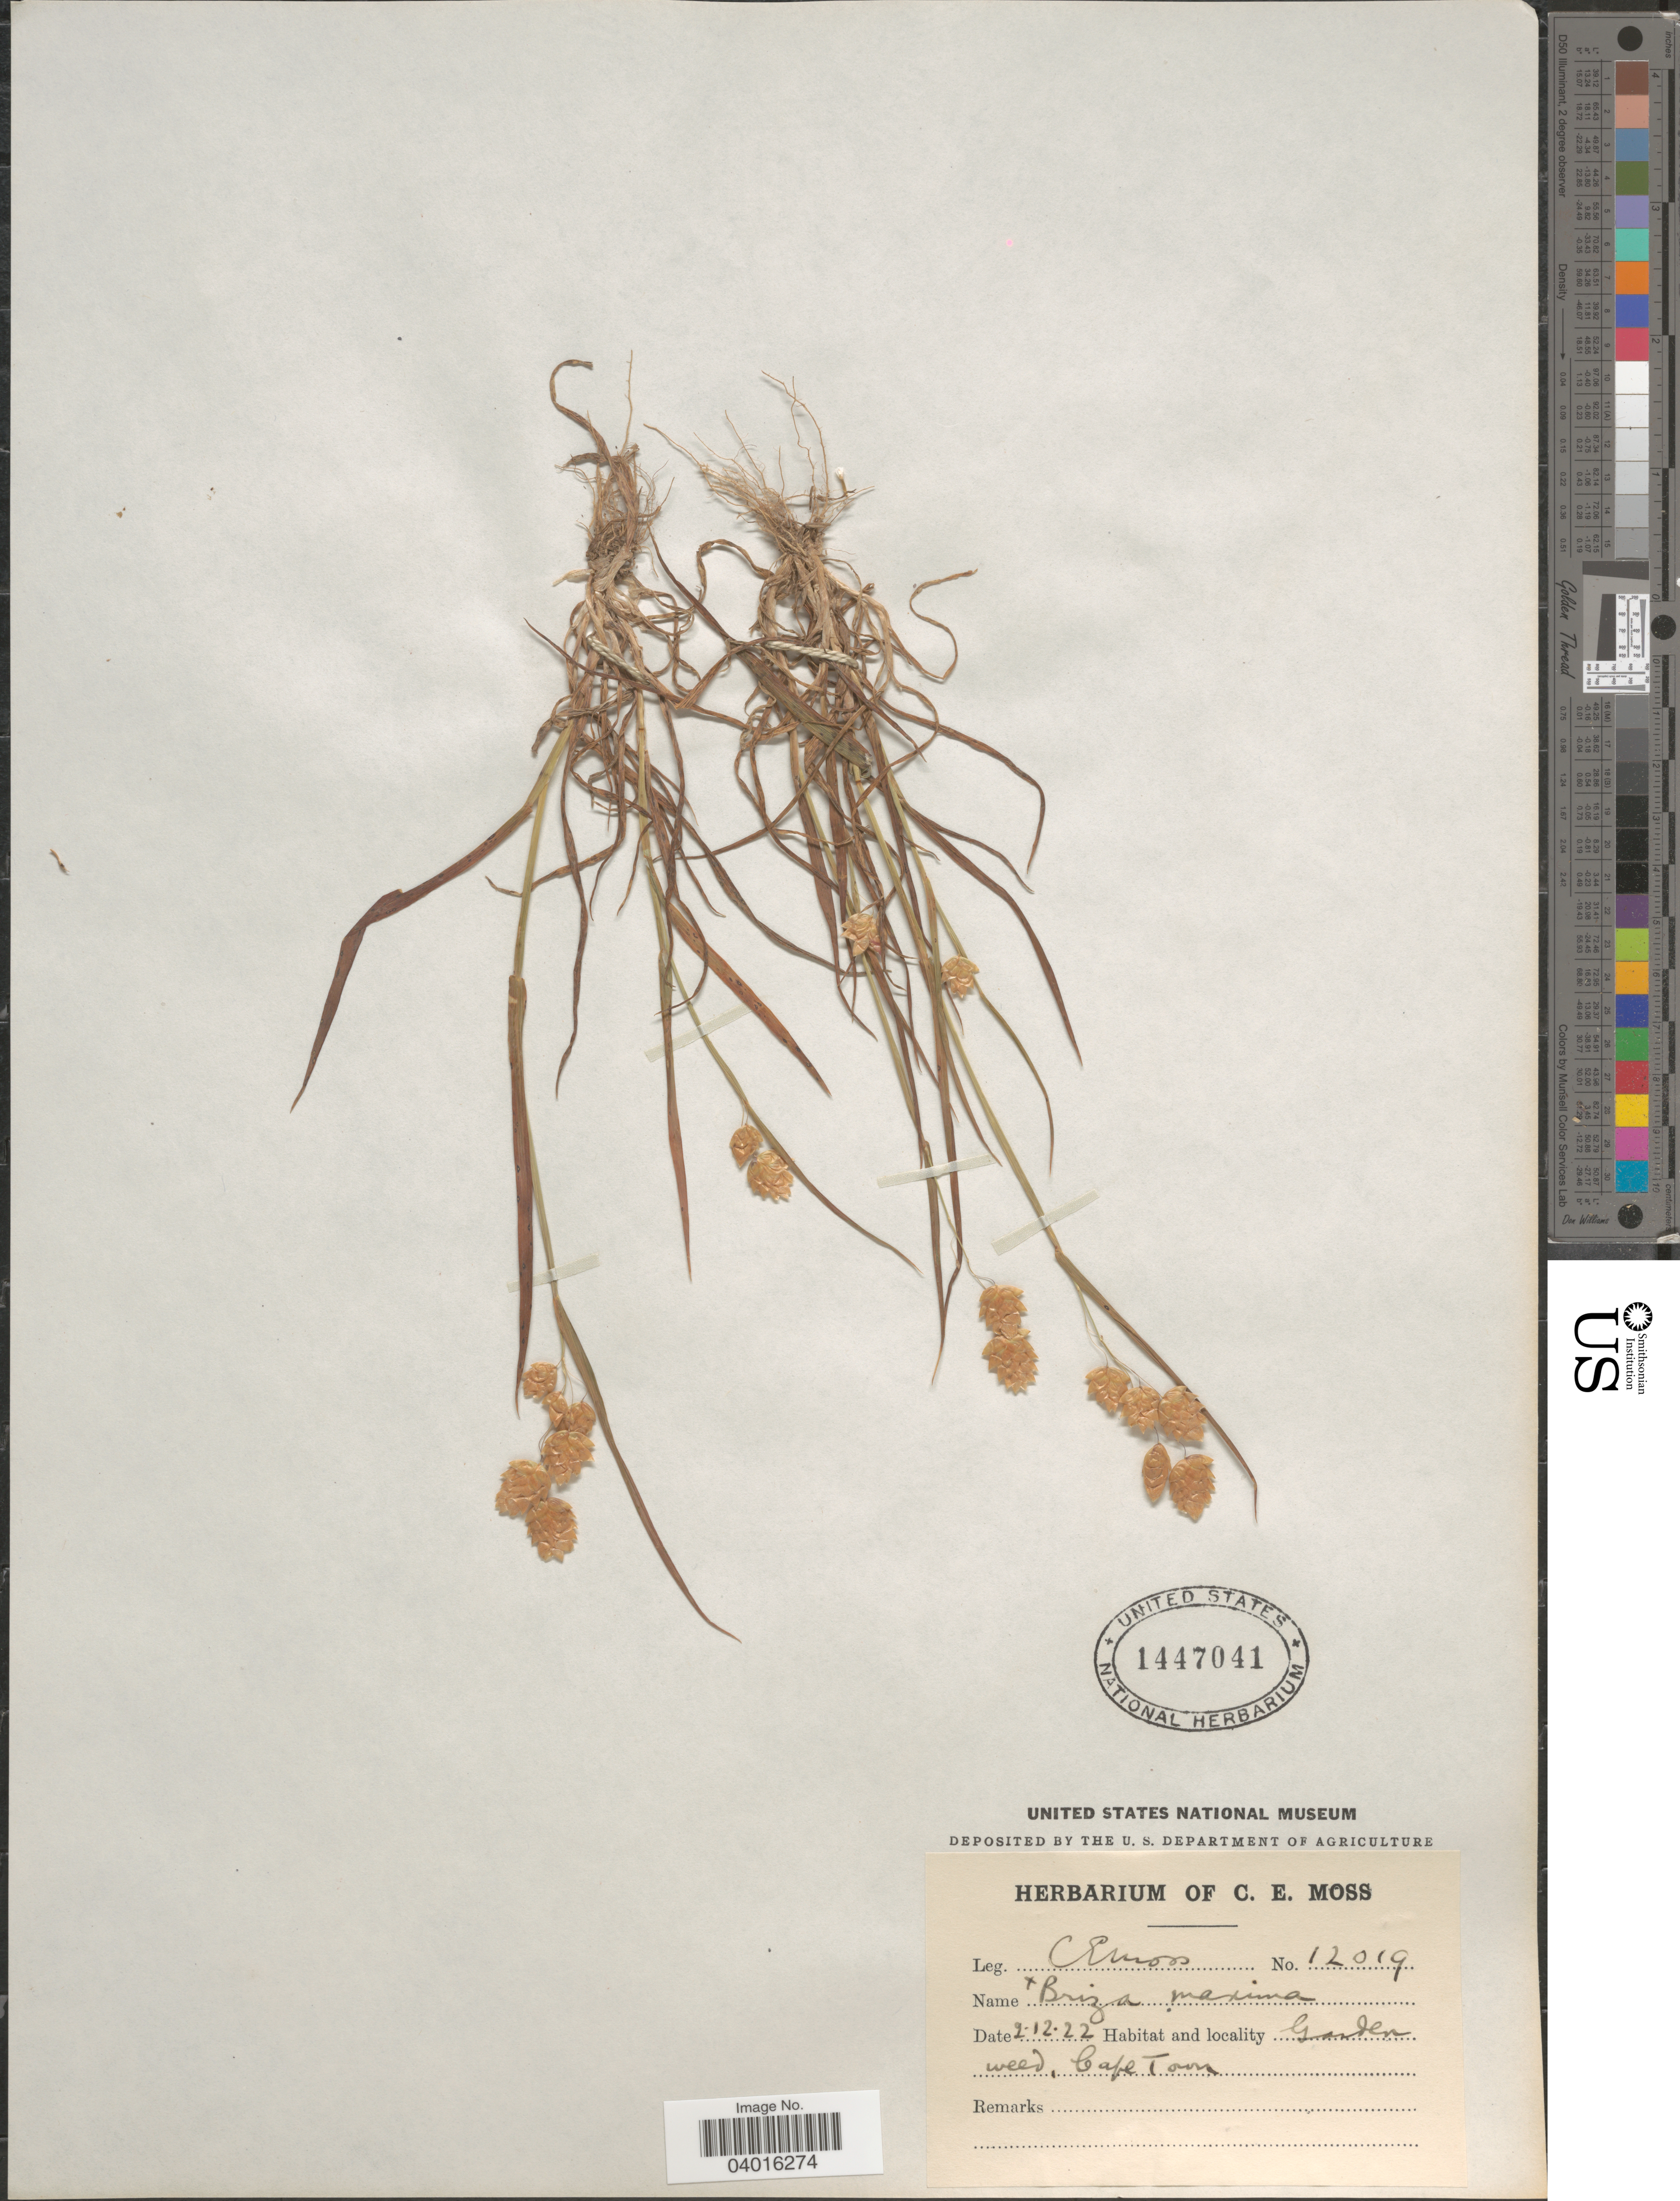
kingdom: Plantae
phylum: Tracheophyta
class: Liliopsida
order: Poales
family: Poaceae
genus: Briza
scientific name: Briza maxima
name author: L.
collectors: Ex Herb. of C. E. Moss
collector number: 12019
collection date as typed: Transcribed d/m/y: 2/12/22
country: South Africa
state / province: Western Cape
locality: Garden weed, Cape Town.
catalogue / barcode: US 1447041